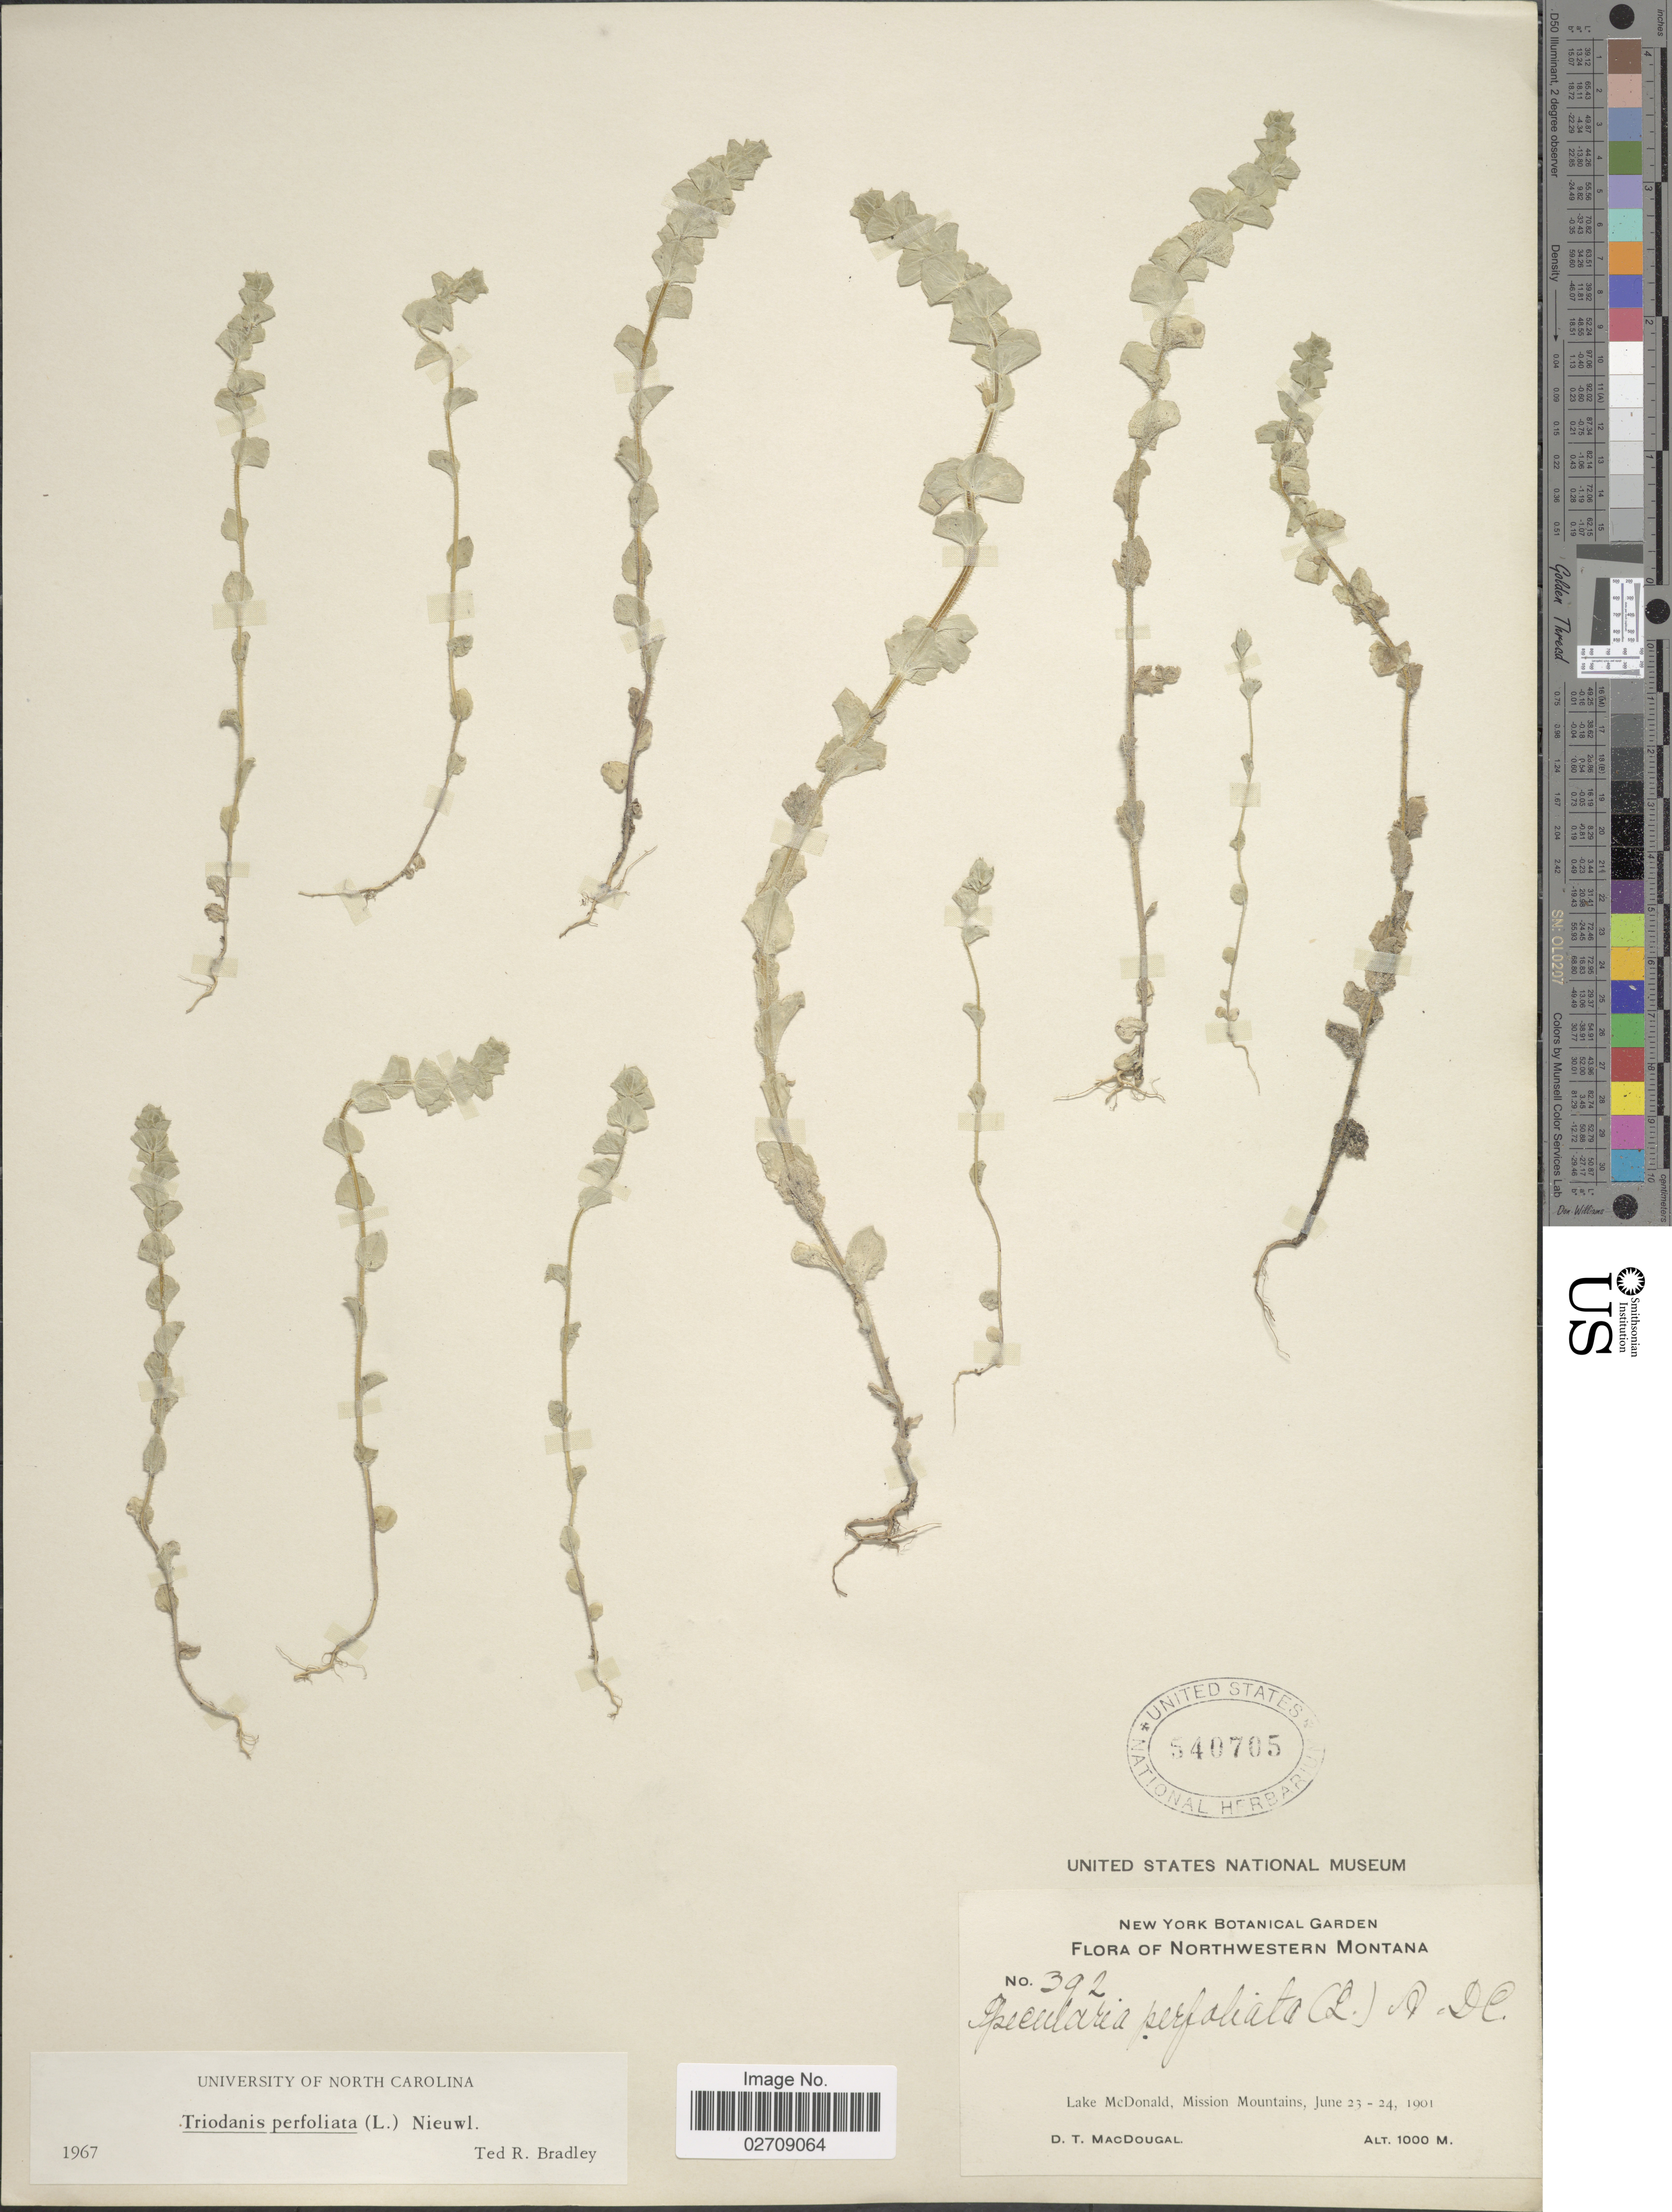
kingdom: Plantae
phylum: Tracheophyta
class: Magnoliopsida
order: Asterales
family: Campanulaceae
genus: Triodanis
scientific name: Triodanis perfoliata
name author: (L.) Nieuwl.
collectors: D. T. MacDougal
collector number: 392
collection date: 1901-06-23/1901-06-24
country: United States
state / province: Montana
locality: Northwestern Montana. Lake McDonald, Mission Mountains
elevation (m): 1000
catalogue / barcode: US 540705